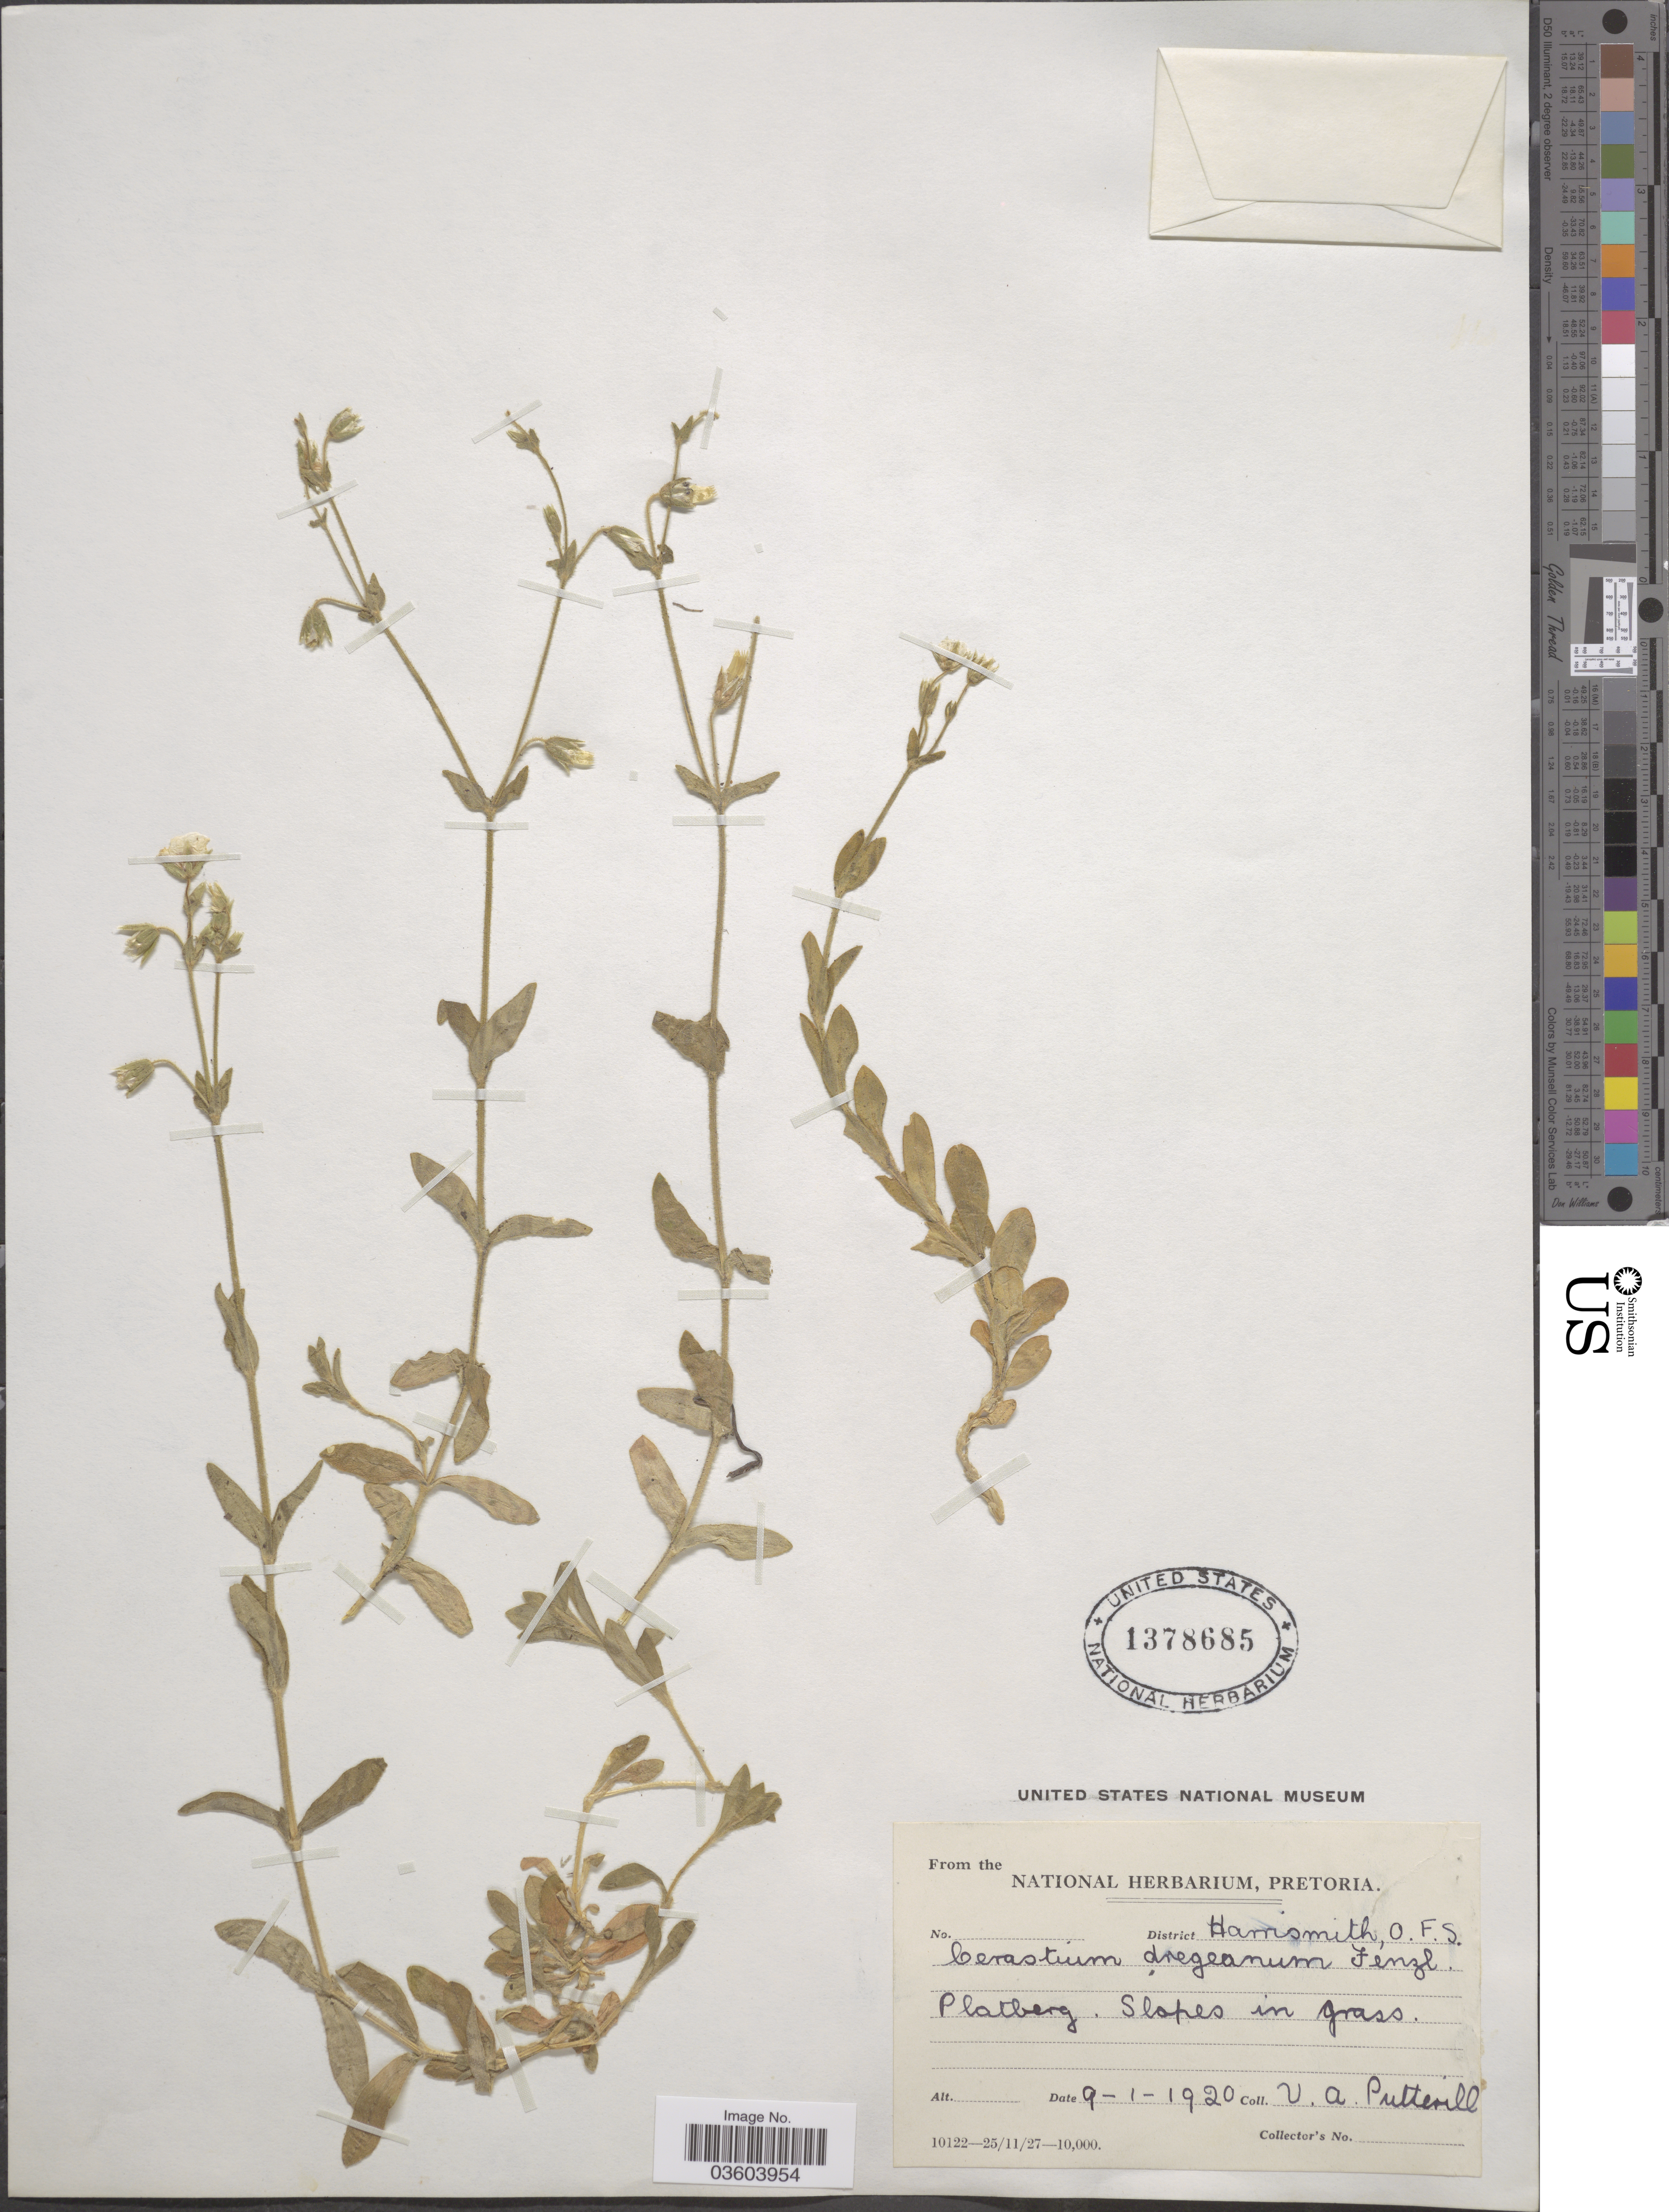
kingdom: Plantae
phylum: Tracheophyta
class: Magnoliopsida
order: Caryophyllales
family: Caryophyllaceae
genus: Cerastium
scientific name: Cerastium dregeanum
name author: Fenzl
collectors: V. Putterill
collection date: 1920-01-09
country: South Africa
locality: District Harrismith, O.F.S. Platberg.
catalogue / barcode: US 1378685